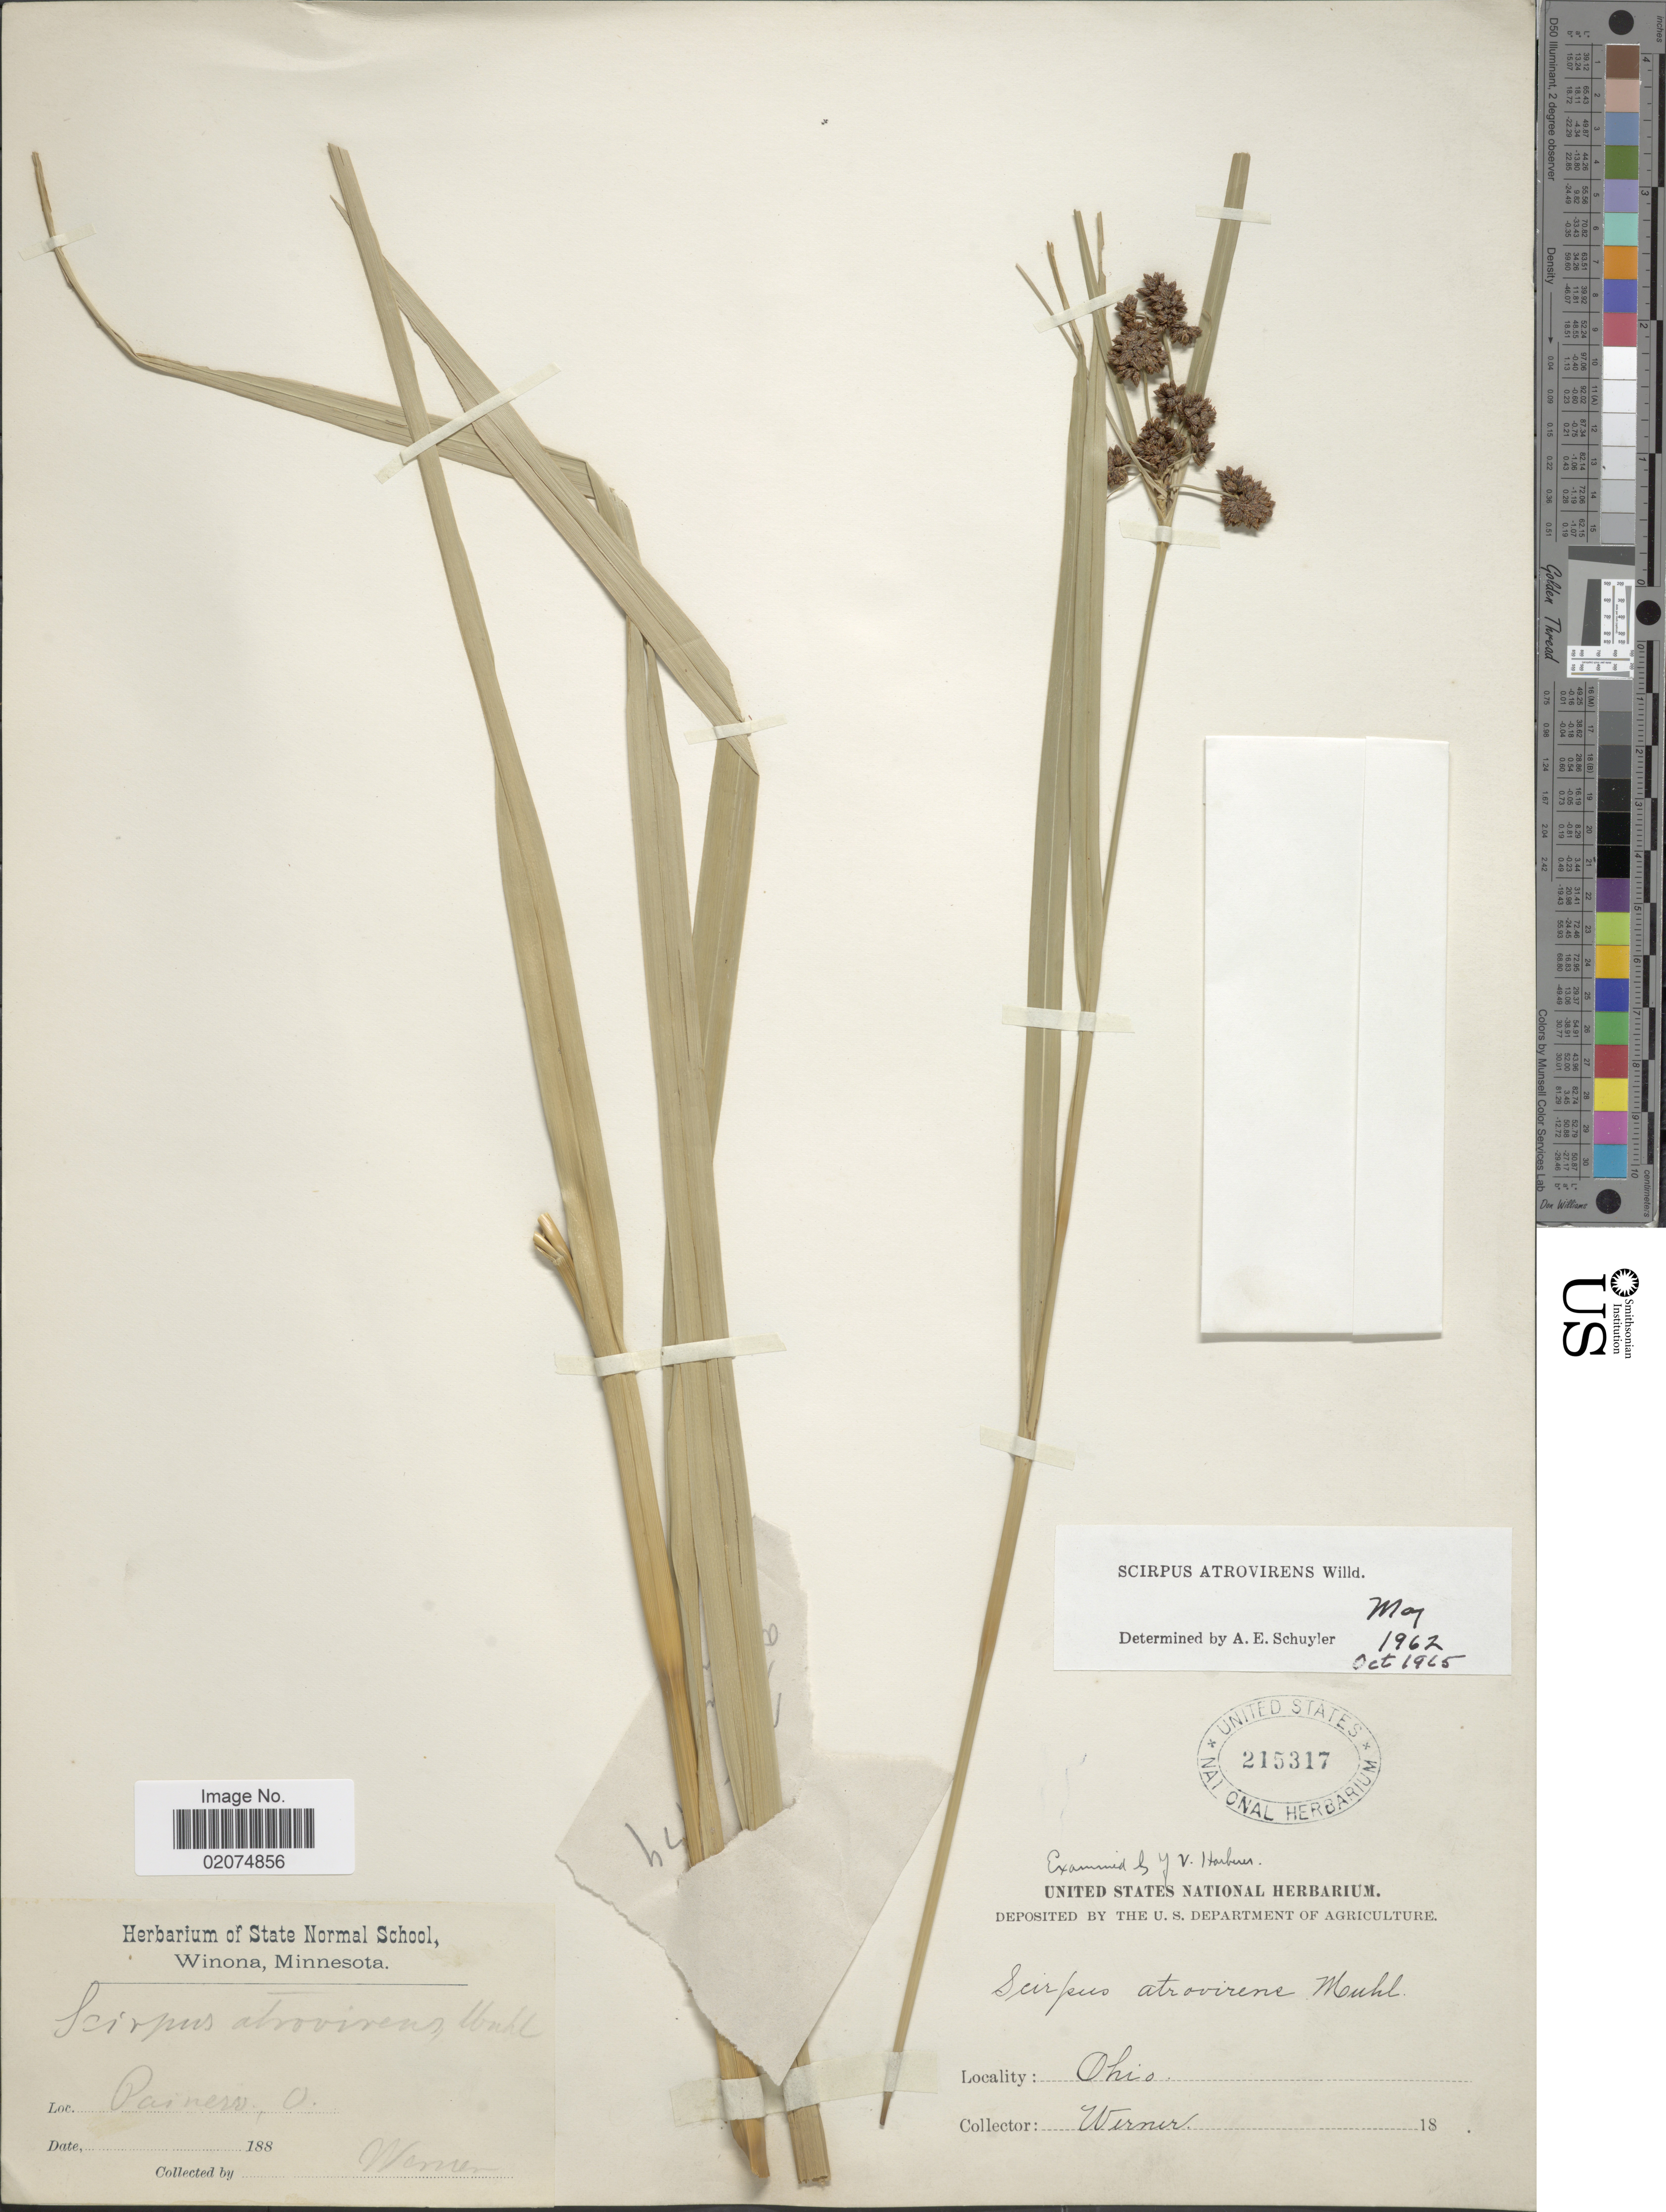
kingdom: Plantae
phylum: Tracheophyta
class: Liliopsida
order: Poales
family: Cyperaceae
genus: Scirpus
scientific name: Scirpus atrovirens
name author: Willd.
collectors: -. Werner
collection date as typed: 188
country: United States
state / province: Ohio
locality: Painesv., O.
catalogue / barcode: US 215317